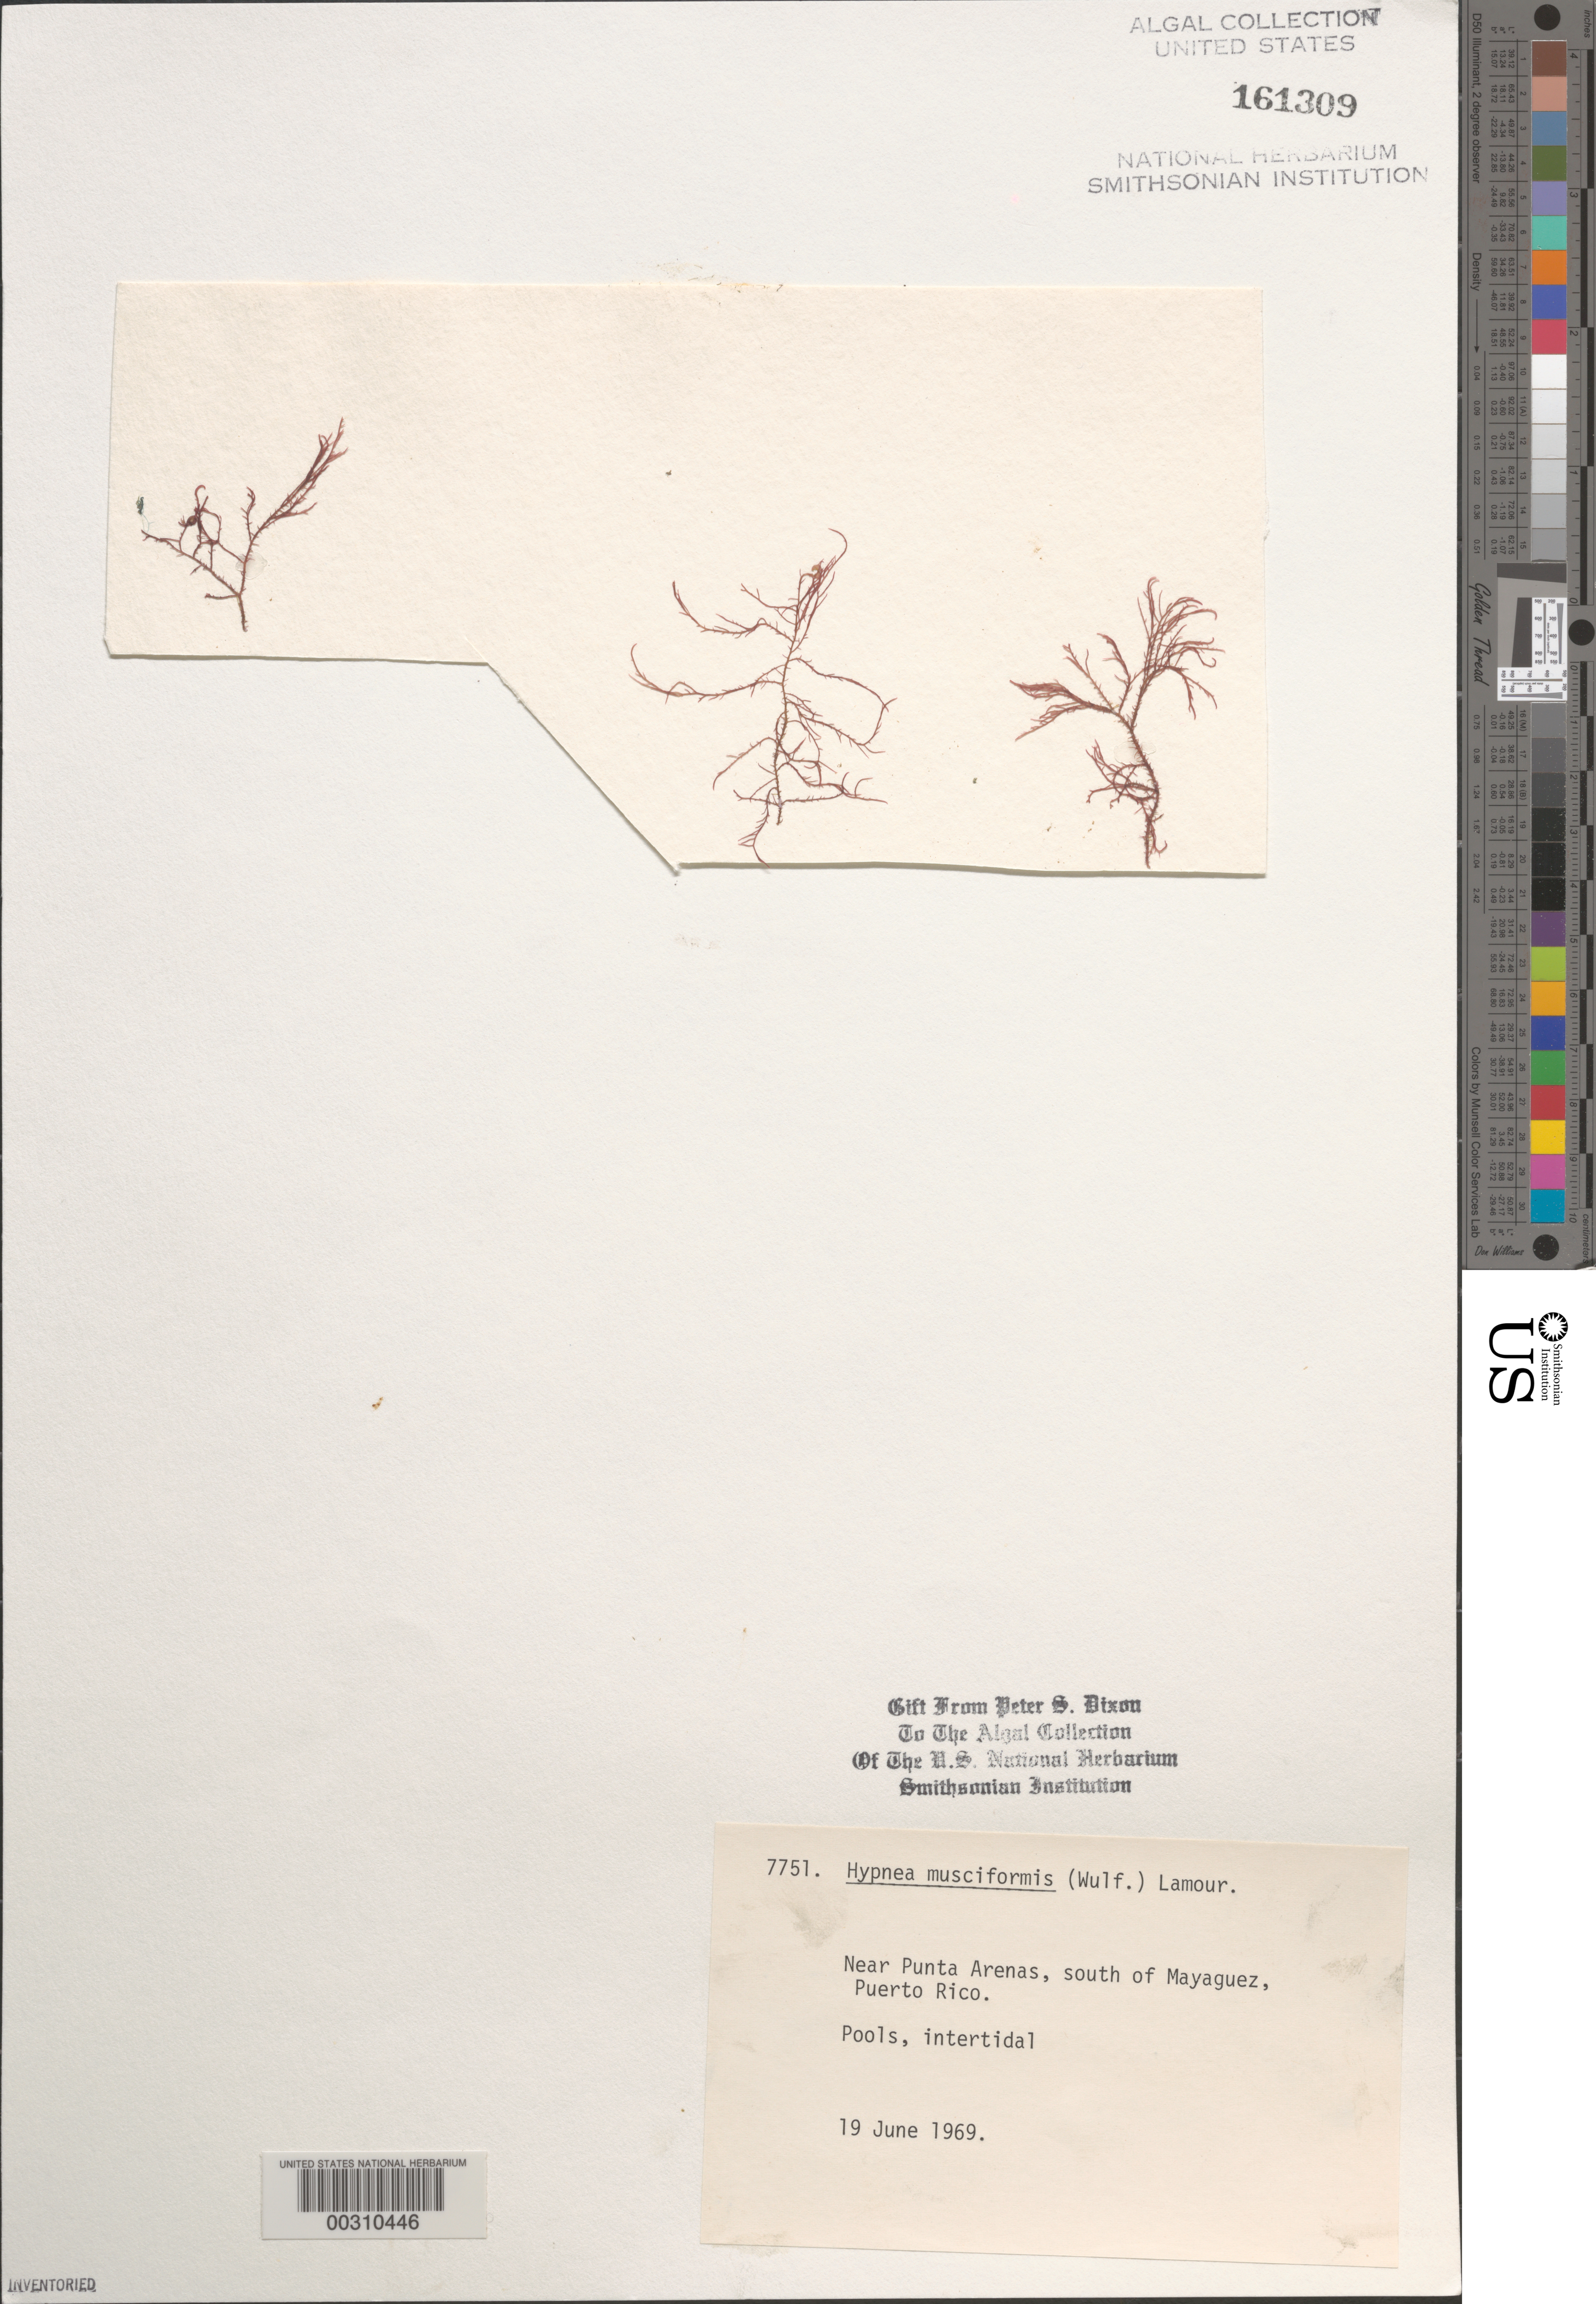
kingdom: Plantae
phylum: Rhodophyta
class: Florideophyceae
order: Gigartinales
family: Cystocloniaceae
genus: Hypnea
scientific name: Hypnea musciformis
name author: (Wulfen) J.V.Lamouroux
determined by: Dixon, P. S.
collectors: P. S. Dixon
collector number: PSD 7751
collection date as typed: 19 Jun 1969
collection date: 1969-06-19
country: Puerto Rico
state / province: Mayaguez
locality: Near punta arenas, south of mayaguez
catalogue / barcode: US 161309